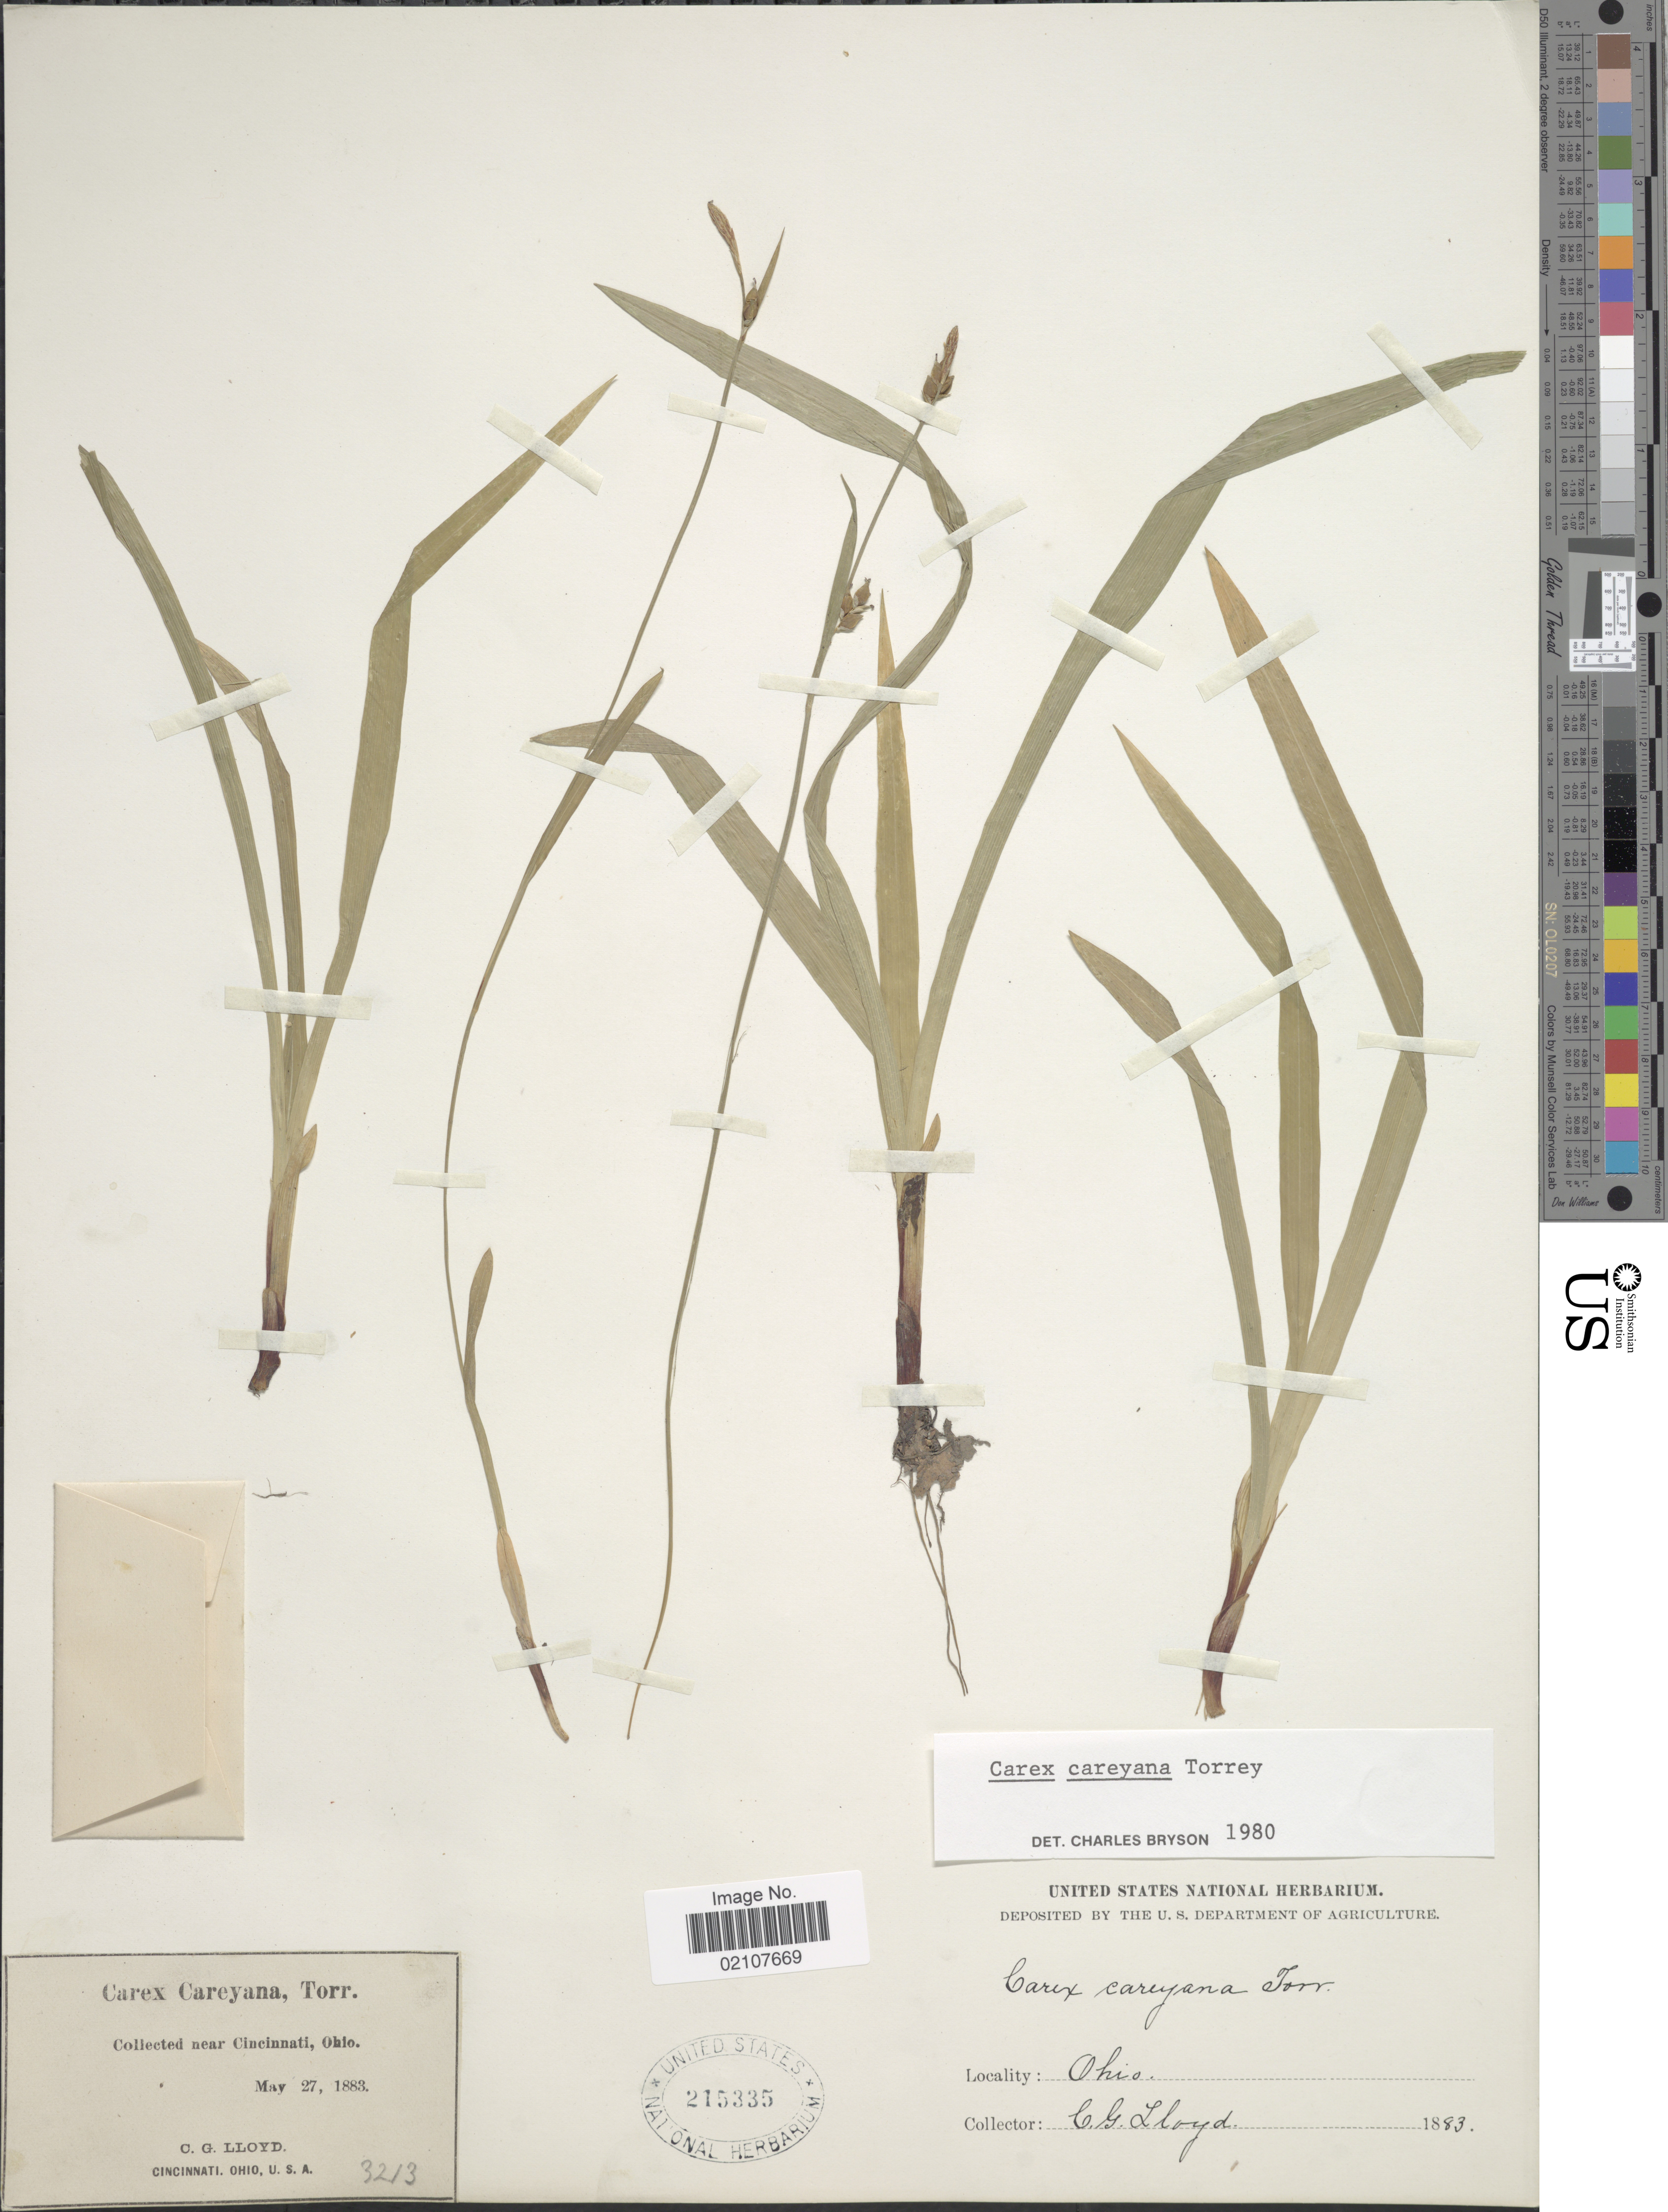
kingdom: Plantae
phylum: Tracheophyta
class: Liliopsida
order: Poales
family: Cyperaceae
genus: Carex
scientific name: Carex careyana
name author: Torr. ex Dewey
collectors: C. G. Lloyd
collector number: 3213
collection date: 1883-05-27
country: United States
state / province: Ohio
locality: Near Cincinnati, Ohio,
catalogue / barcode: US 215335